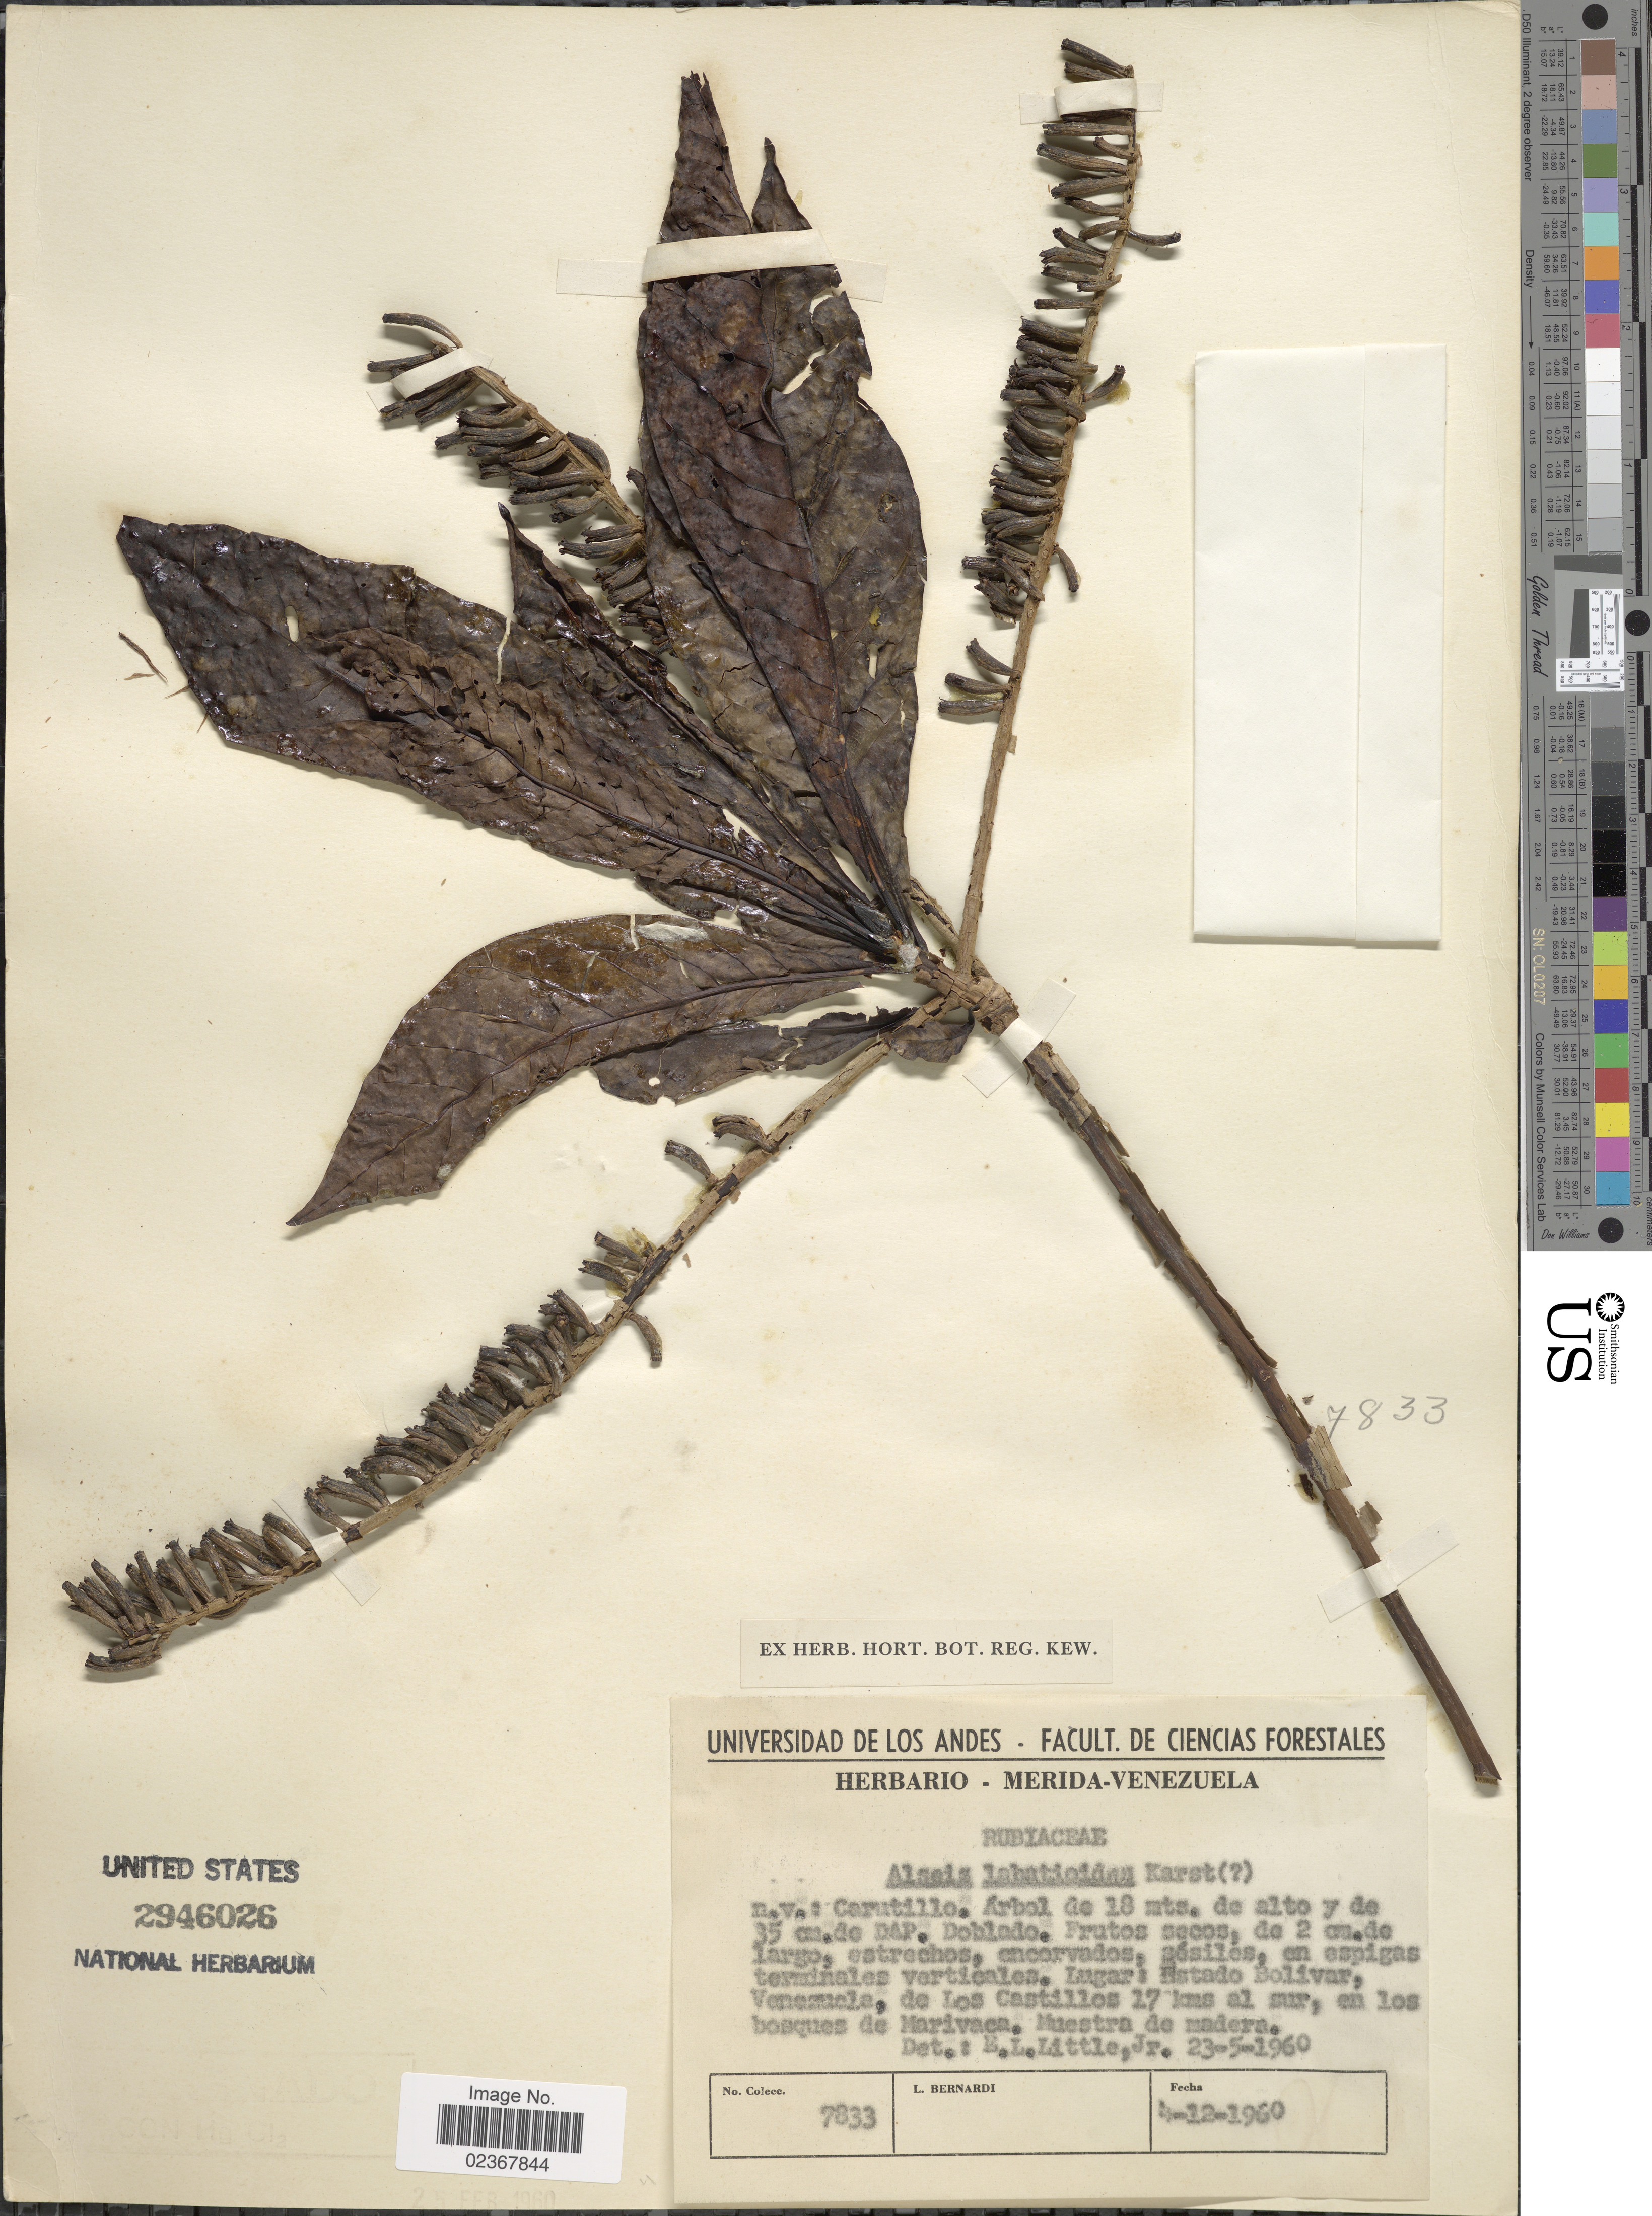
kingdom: Plantae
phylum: Tracheophyta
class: Magnoliopsida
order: Gentianales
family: Rubiaceae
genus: Alseis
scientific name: Alseis latifolia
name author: Gleason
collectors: L. Bernardi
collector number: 7833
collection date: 1960-12-04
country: Venezuela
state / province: Bolivar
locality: De los Castillos 17 loms al sur, en los bosques de Marivaca, Muestra de madera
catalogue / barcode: US 2946026